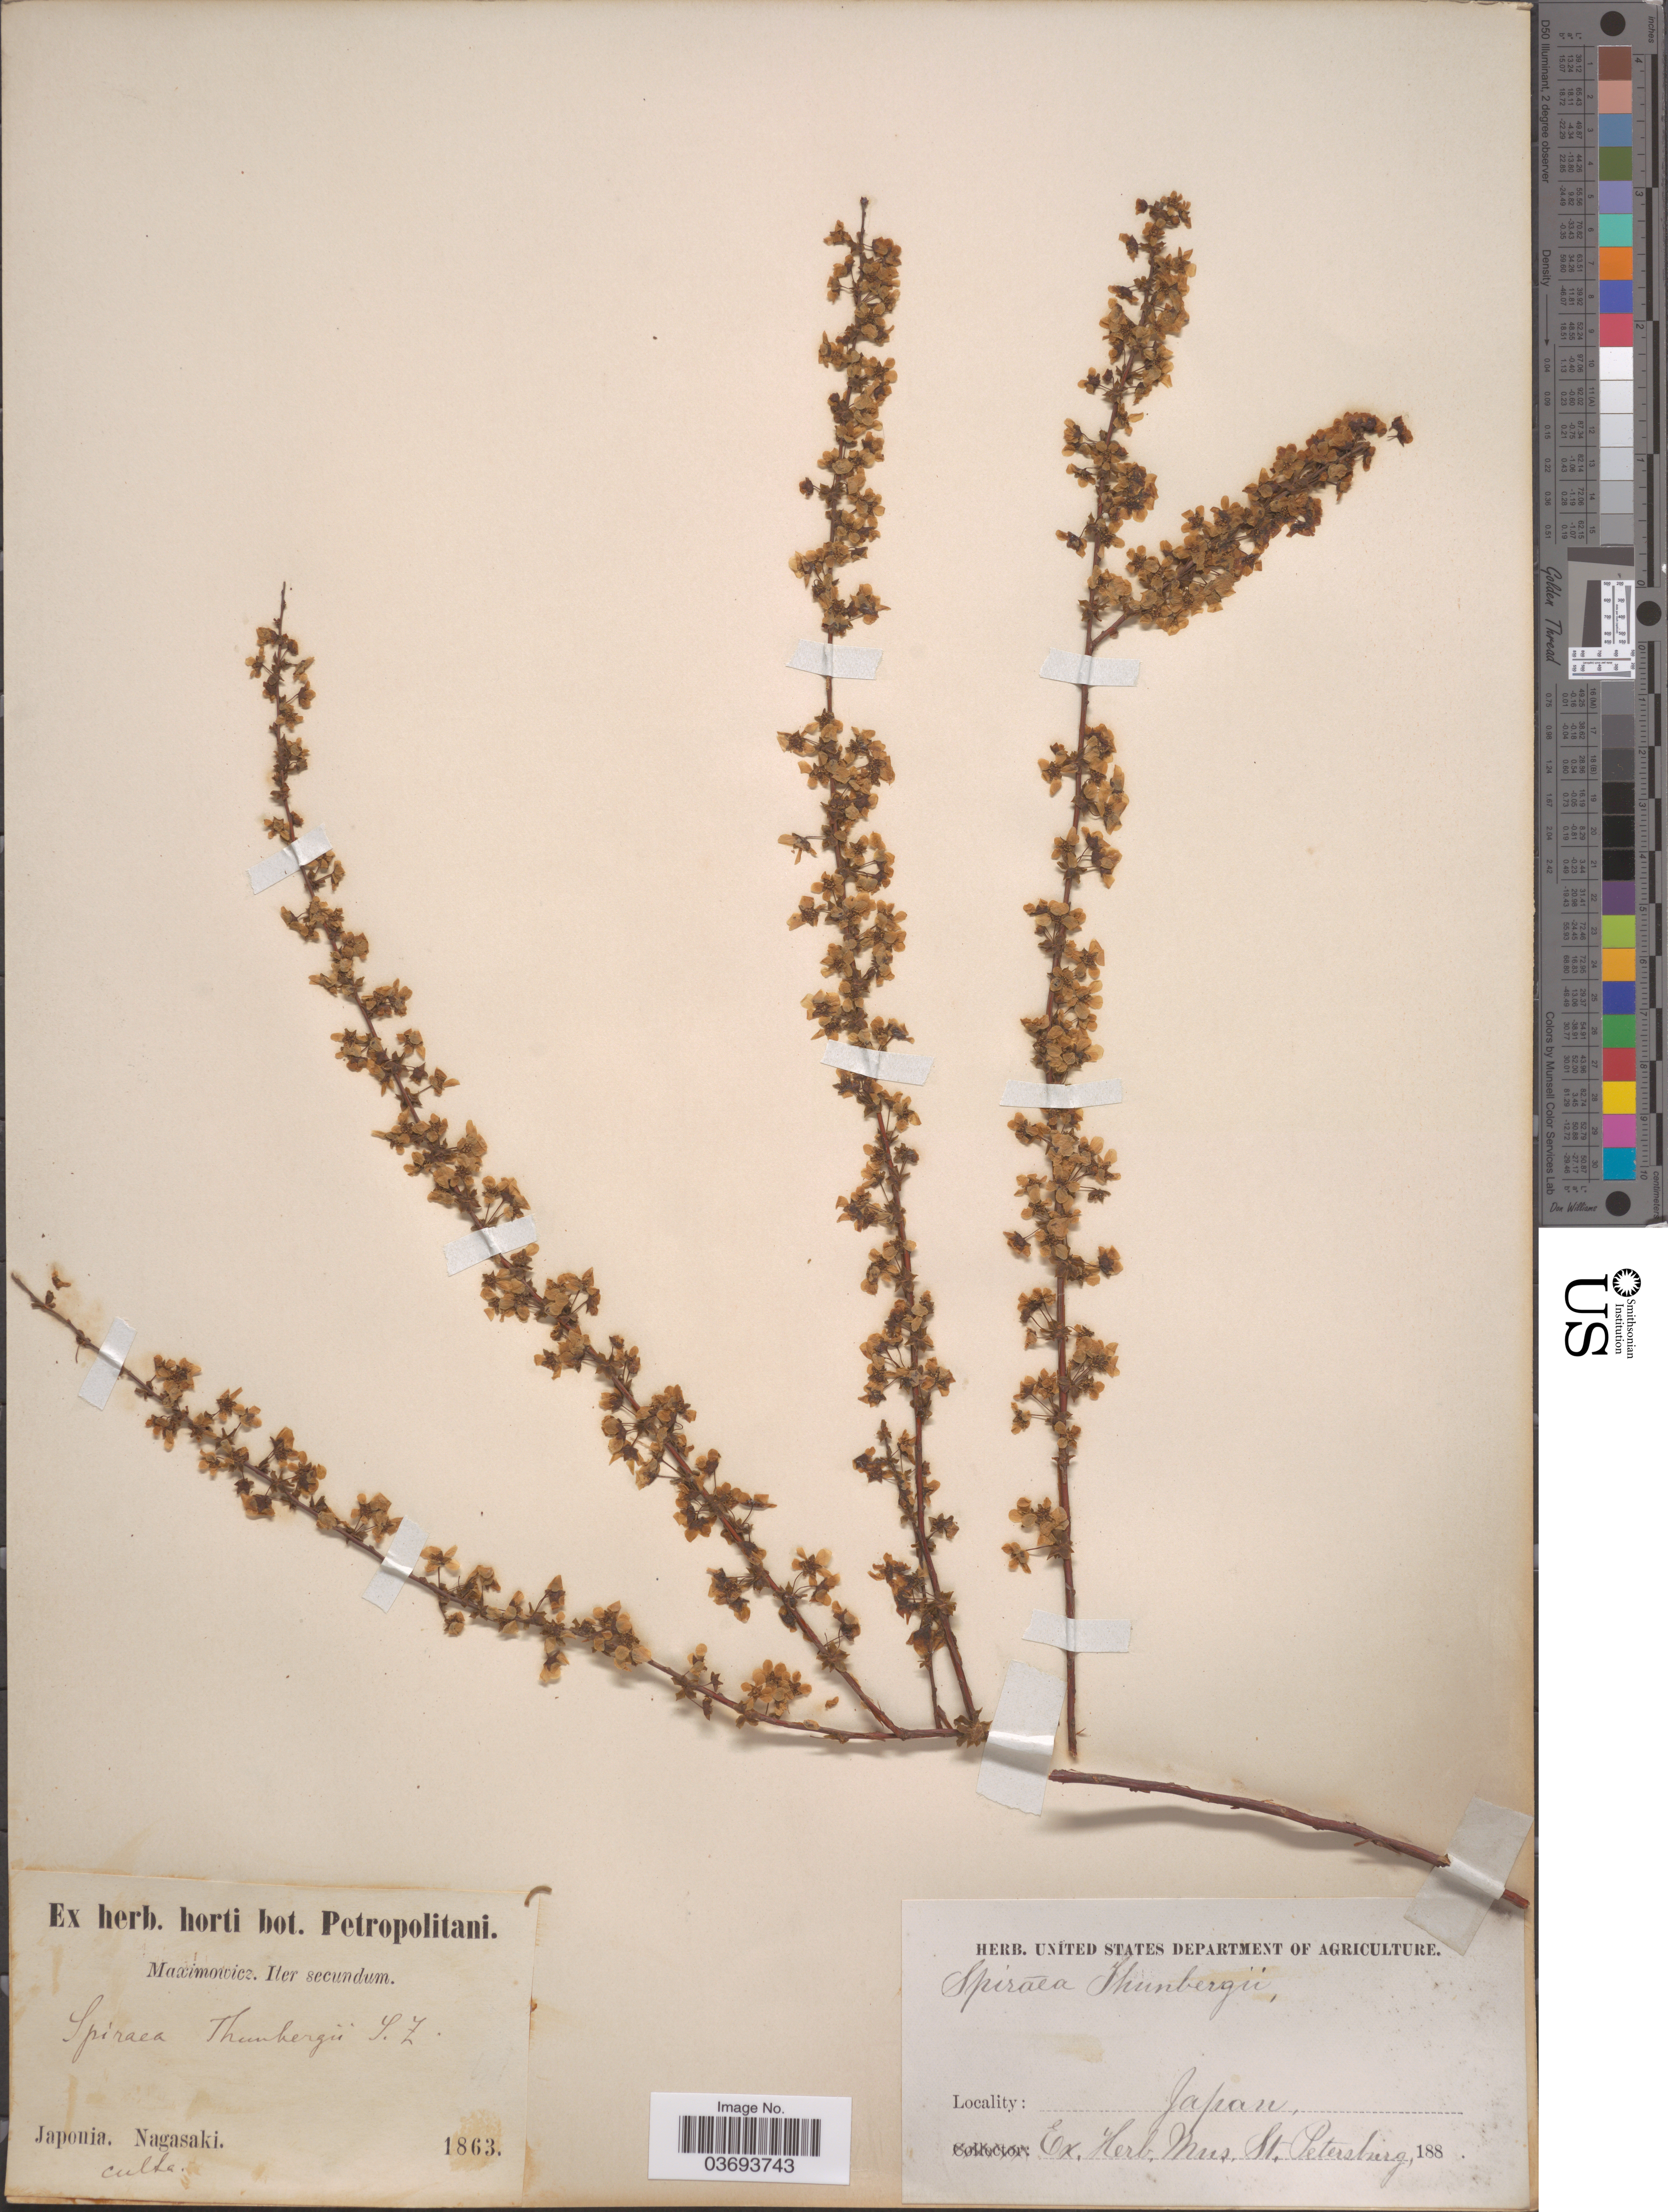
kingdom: Plantae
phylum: Tracheophyta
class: Magnoliopsida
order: Rosales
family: Rosaceae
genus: Spiraea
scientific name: Spiraea thunbergii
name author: Siebert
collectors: Maximowicz, --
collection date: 1863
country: Japan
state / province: Nagasaki